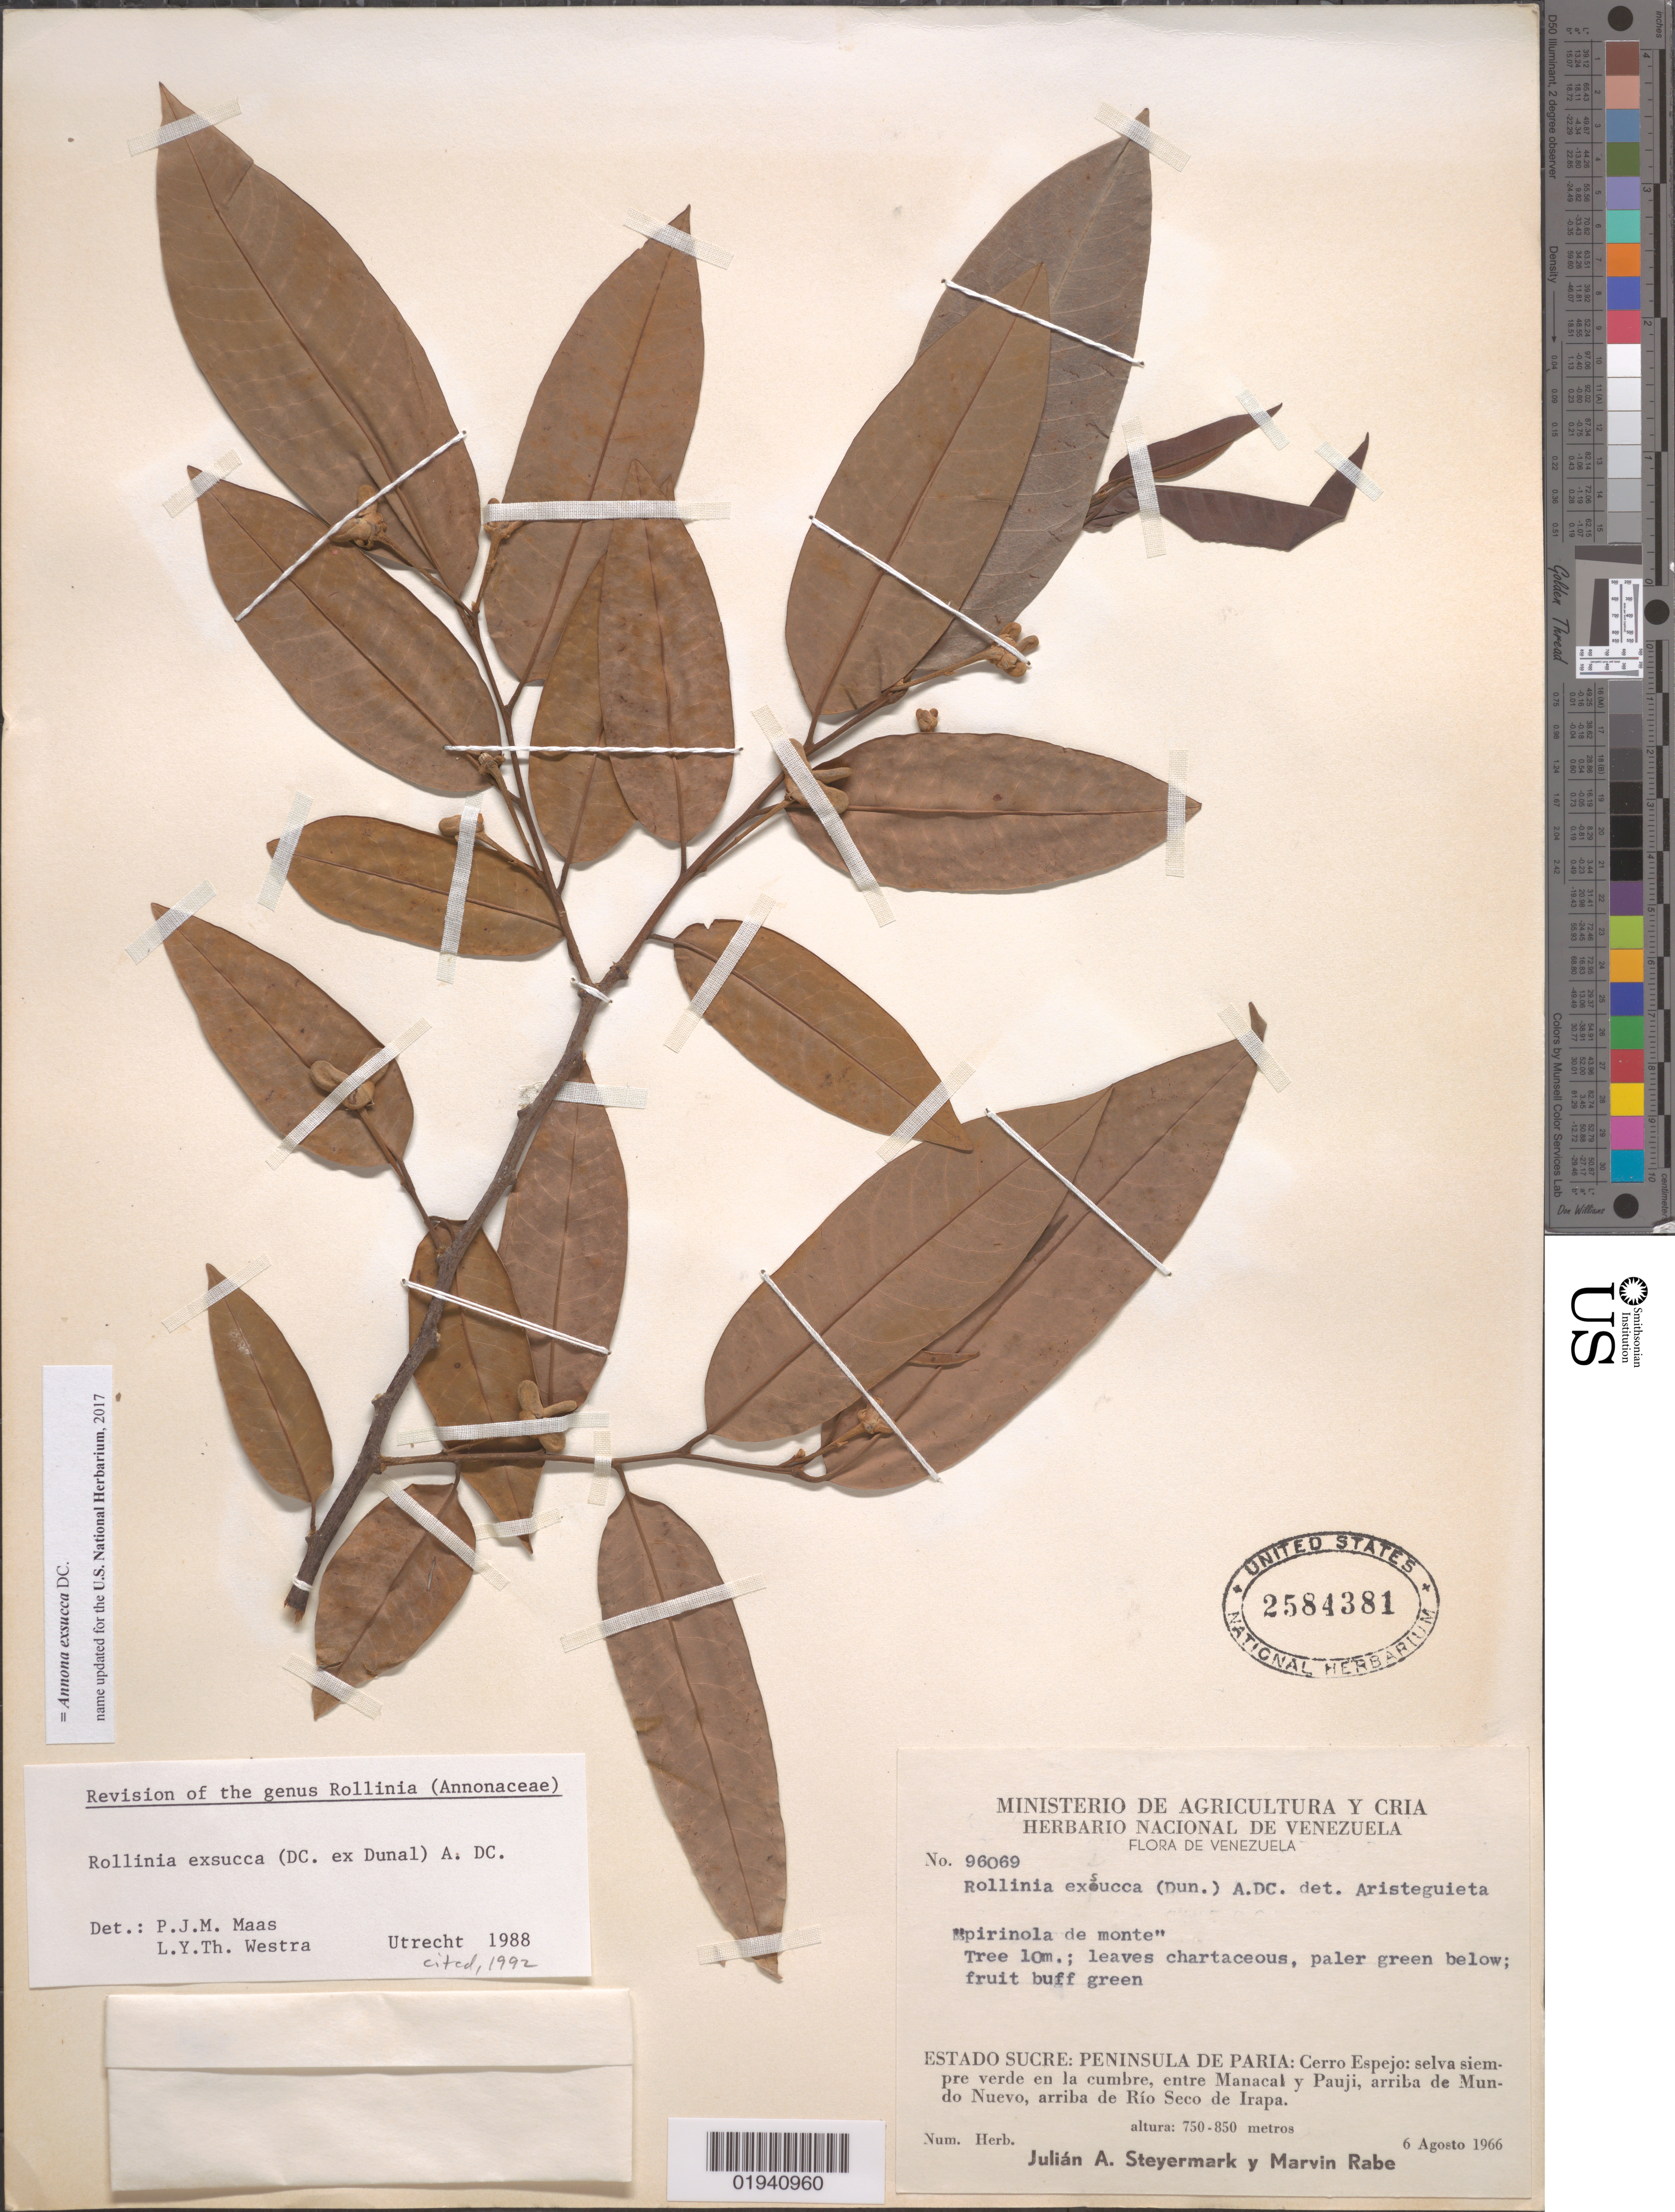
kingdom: Plantae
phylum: Tracheophyta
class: Magnoliopsida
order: Magnoliales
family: Annonaceae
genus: Annona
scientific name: Annona exsucca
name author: DC. ex Dunal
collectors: J. Steyermark & M. Rabe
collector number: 96069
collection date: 1966-08-06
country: Venezuela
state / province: Sucre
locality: Peninsula de Paria: Cerro Espejo: selva siempre verde en la cumbre, entre Manacal y Pauji, arriba de Mundo Nuevo, arriba de Rio Seco de Irapa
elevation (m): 750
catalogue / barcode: US 2584381